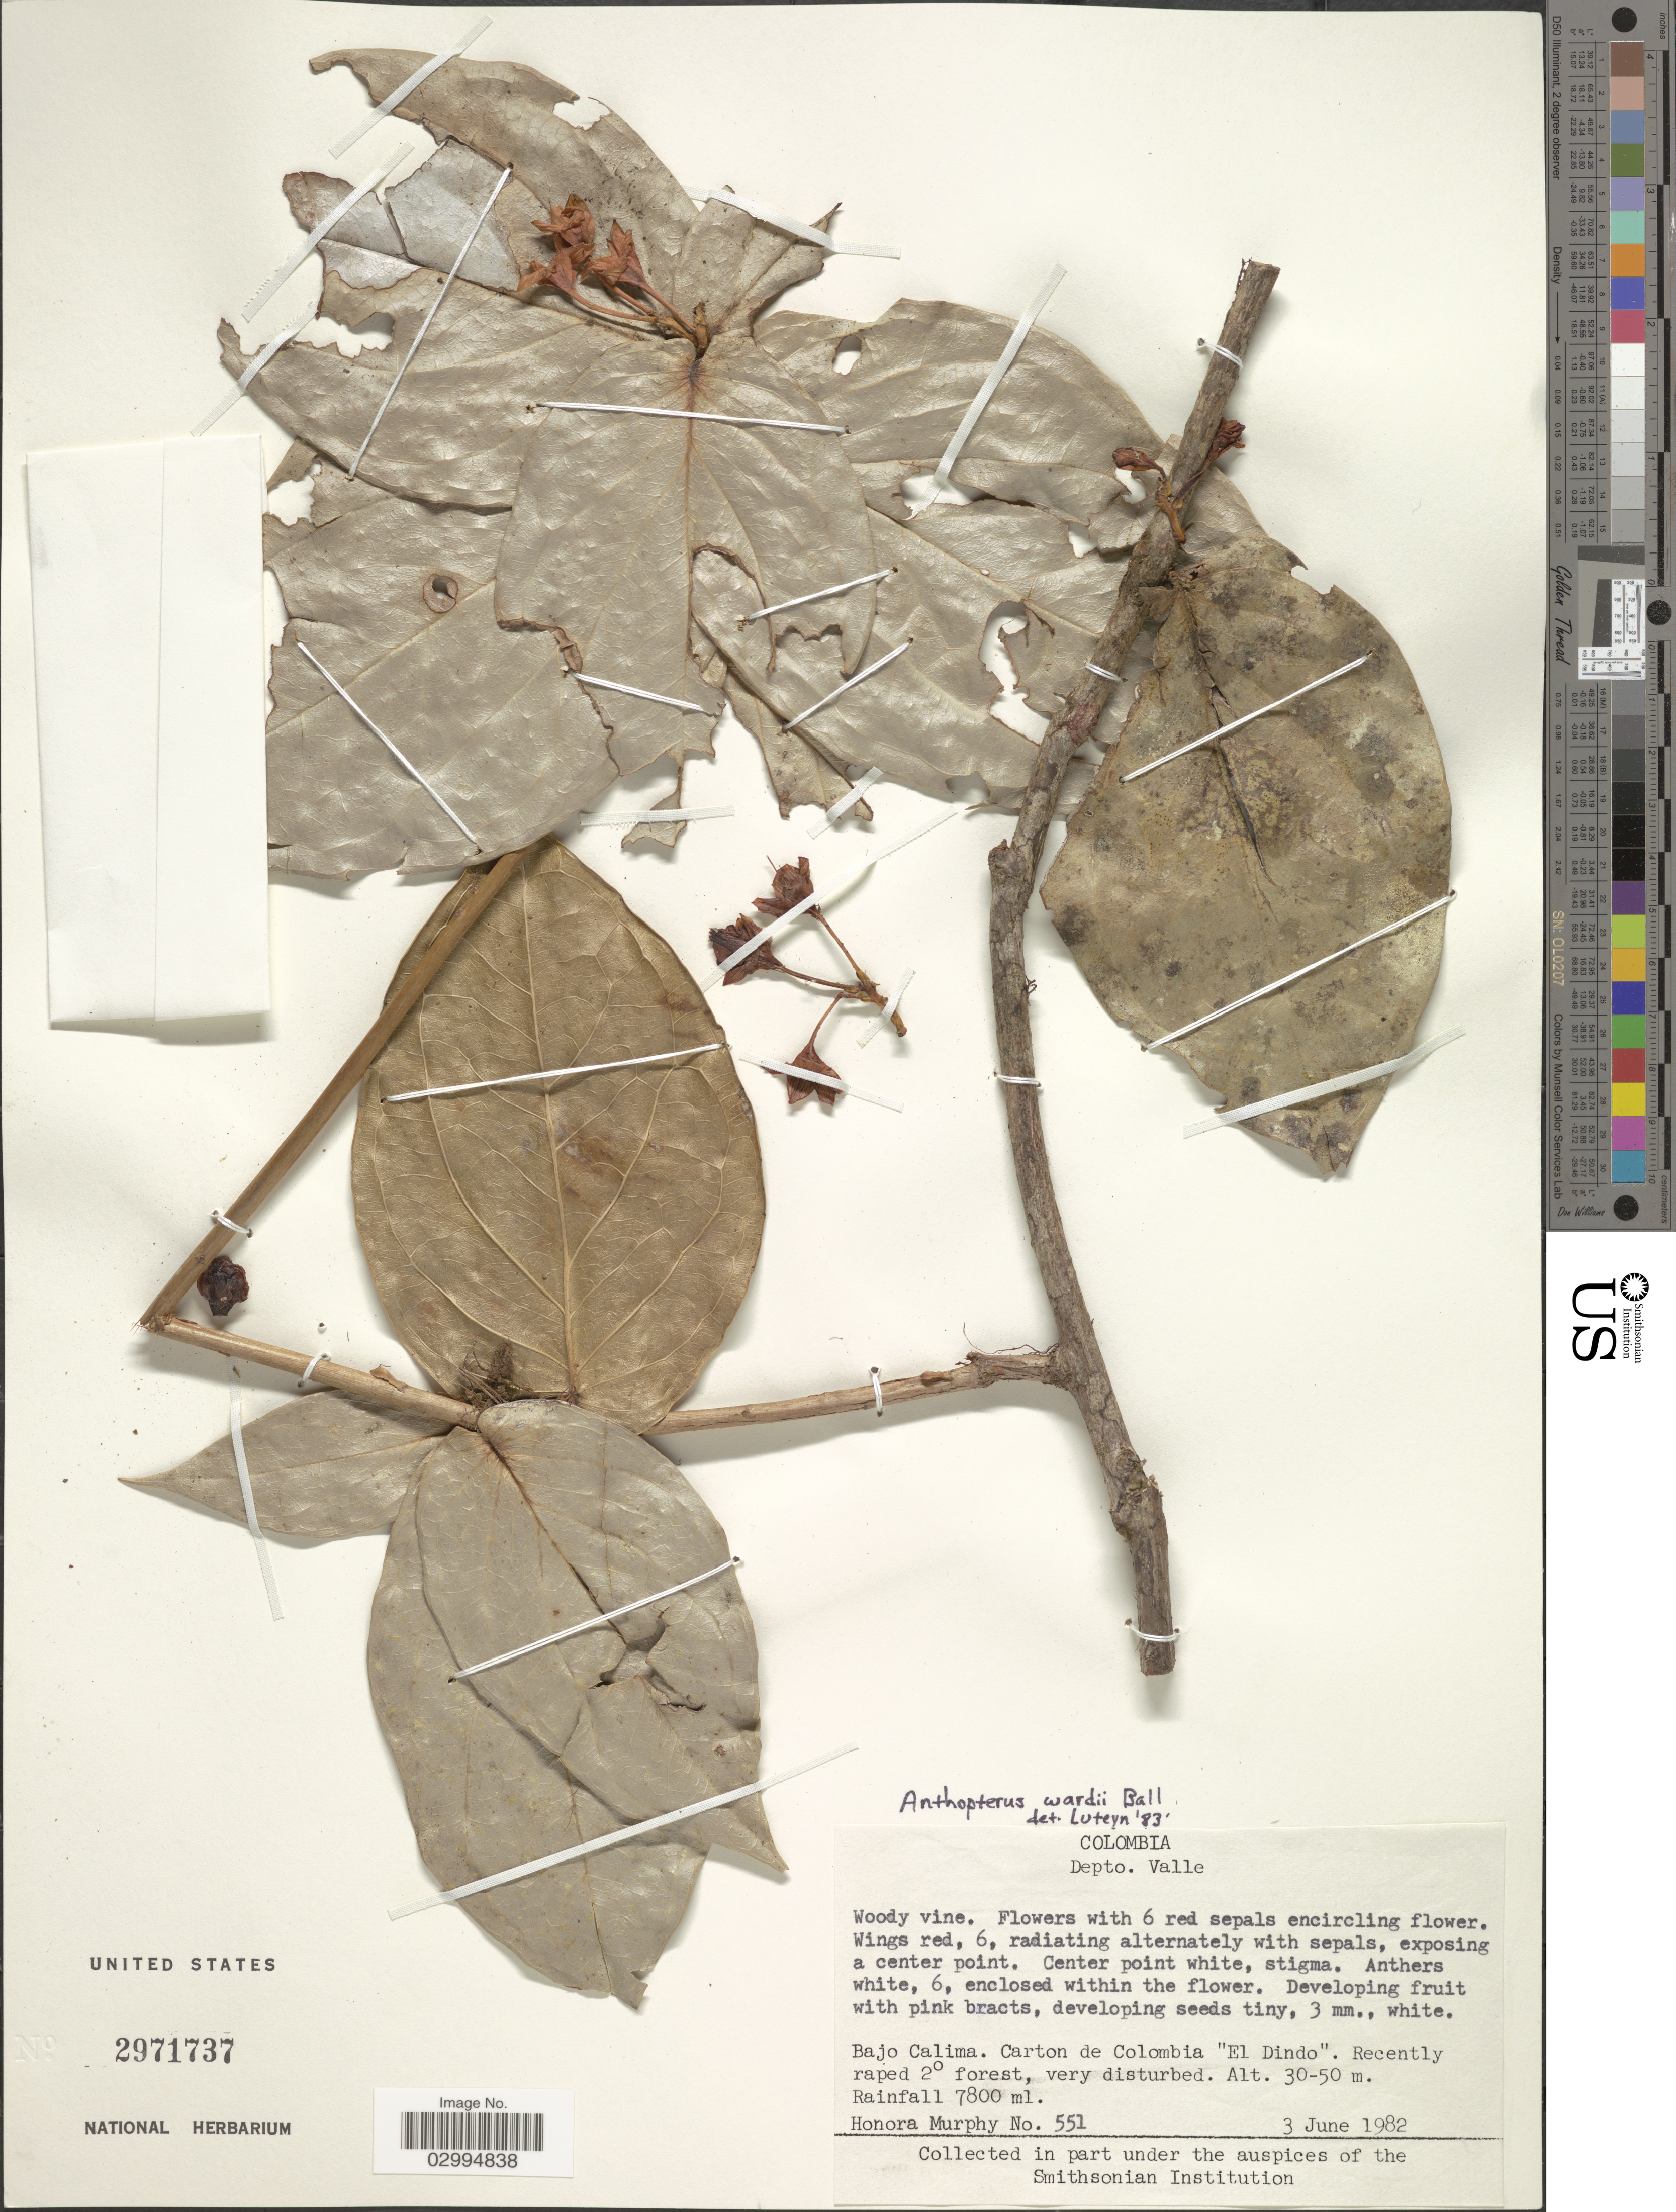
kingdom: Plantae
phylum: Tracheophyta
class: Magnoliopsida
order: Ericales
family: Ericaceae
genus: Anthopterus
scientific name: Anthopterus wardii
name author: Ball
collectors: H. Murphy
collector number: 551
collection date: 1982-06-03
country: Colombia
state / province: Valle del Cauca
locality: Depto. Valle. Bajo Calima. Carton de Colombia "El Dindo".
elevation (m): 30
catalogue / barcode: US 2971737